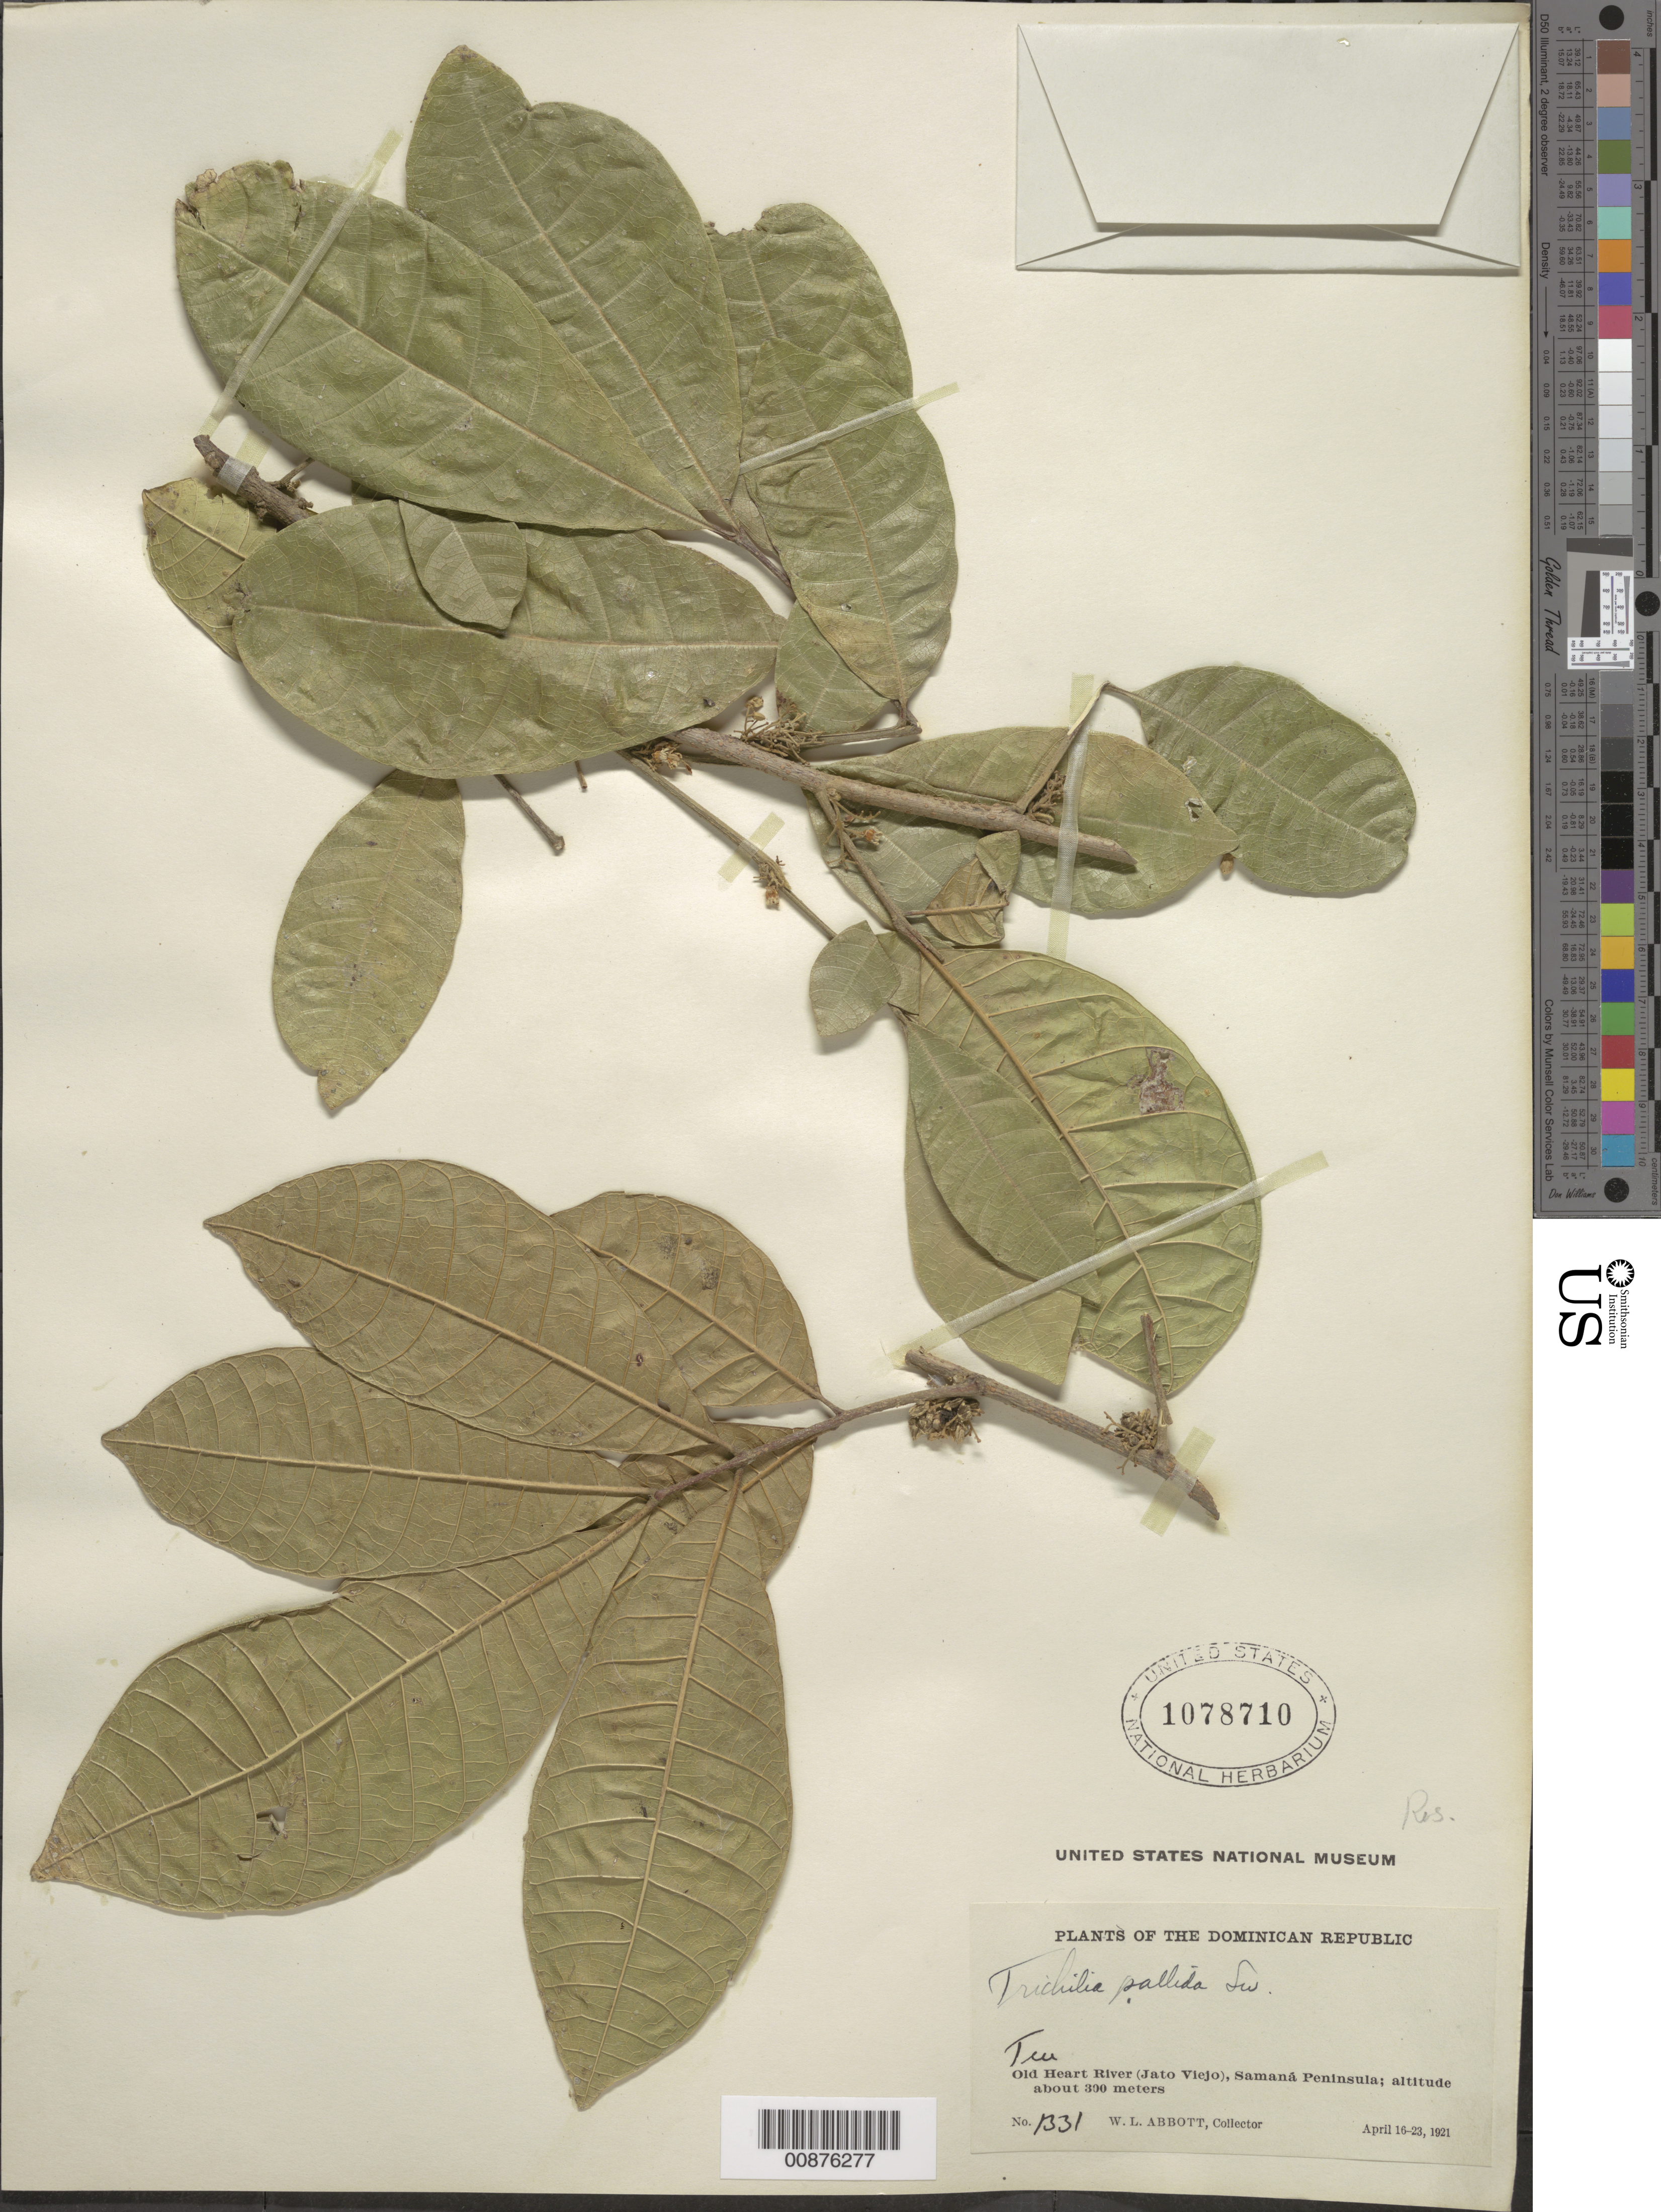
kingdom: Plantae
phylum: Tracheophyta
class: Magnoliopsida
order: Sapindales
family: Meliaceae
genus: Trichilia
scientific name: Trichilia pallida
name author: Sw.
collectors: W. L. Abbott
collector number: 1331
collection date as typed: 16 Apr 1921 to 23 Apr 1921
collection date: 1921-04-16/1921-04-23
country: Dominican Republic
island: Hispaniola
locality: Old Heart River (Jato Viejo), Samaná Peninsula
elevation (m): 300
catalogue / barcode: US 1078710